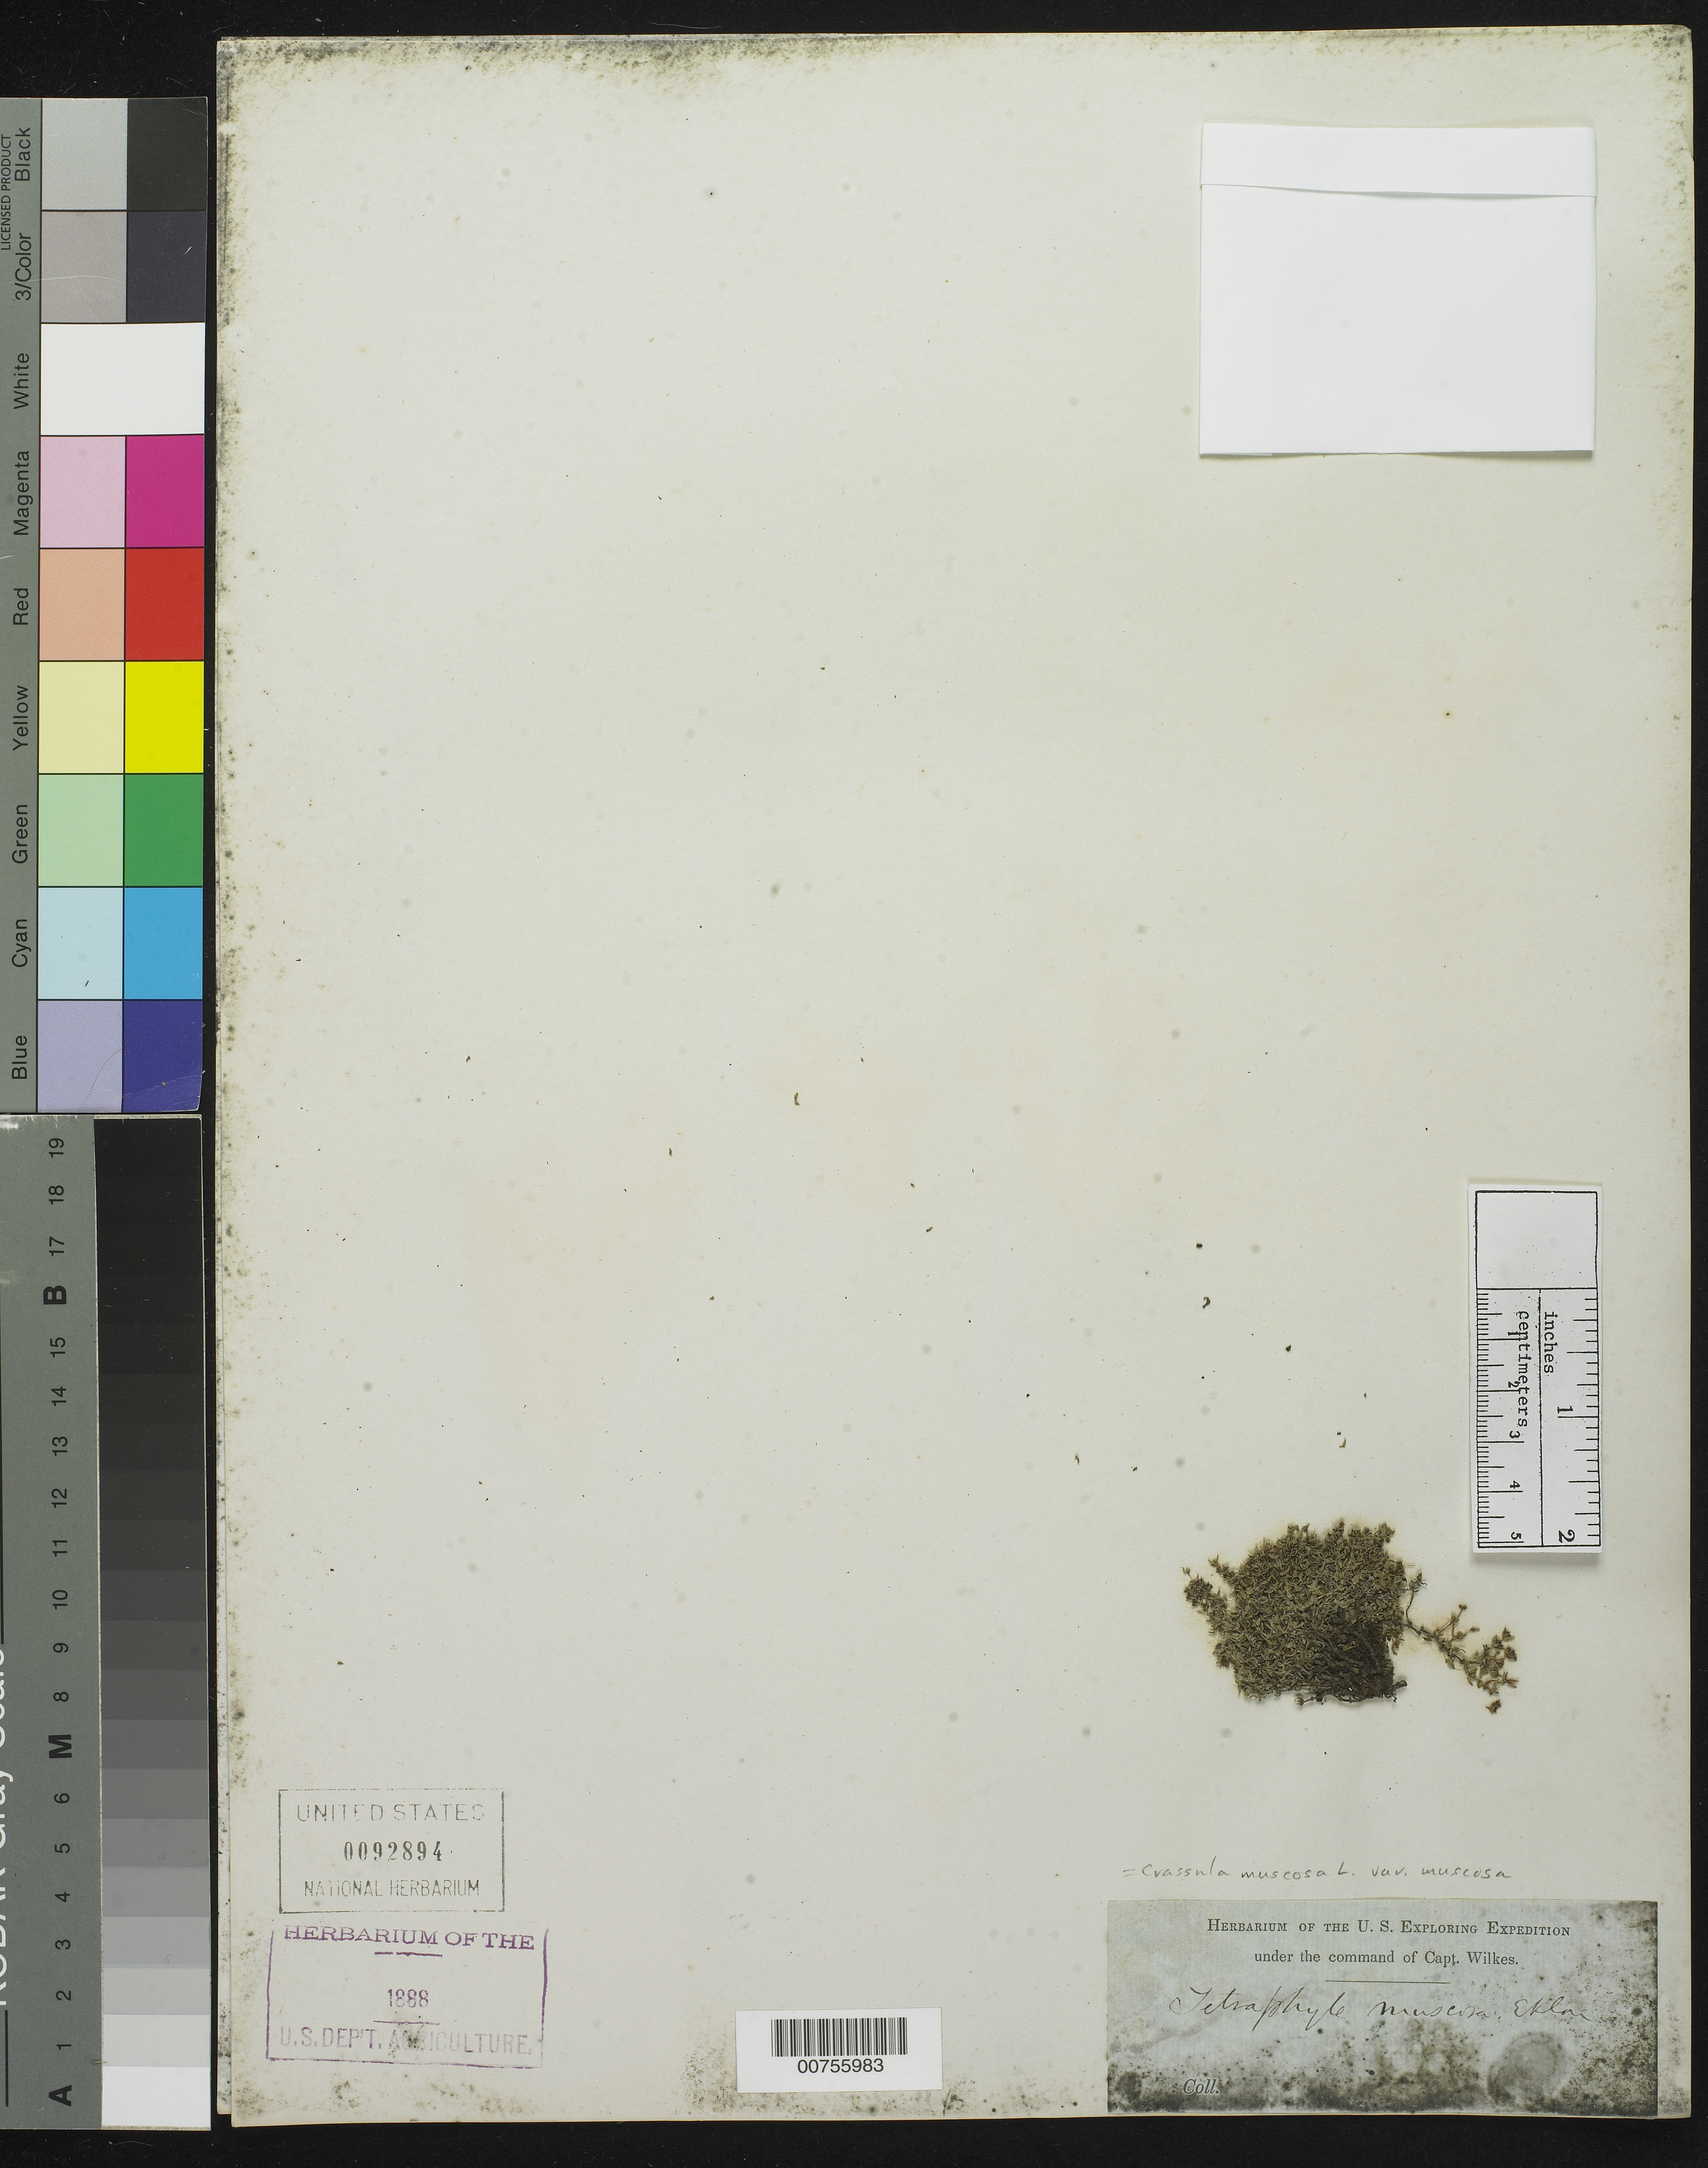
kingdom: Plantae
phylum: Tracheophyta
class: Magnoliopsida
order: Saxifragales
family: Crassulaceae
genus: Crassula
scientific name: Crassula pellucida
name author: L.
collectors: Wilkes Explor. Exped.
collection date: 1838/1842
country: South Africa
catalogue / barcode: US 92894